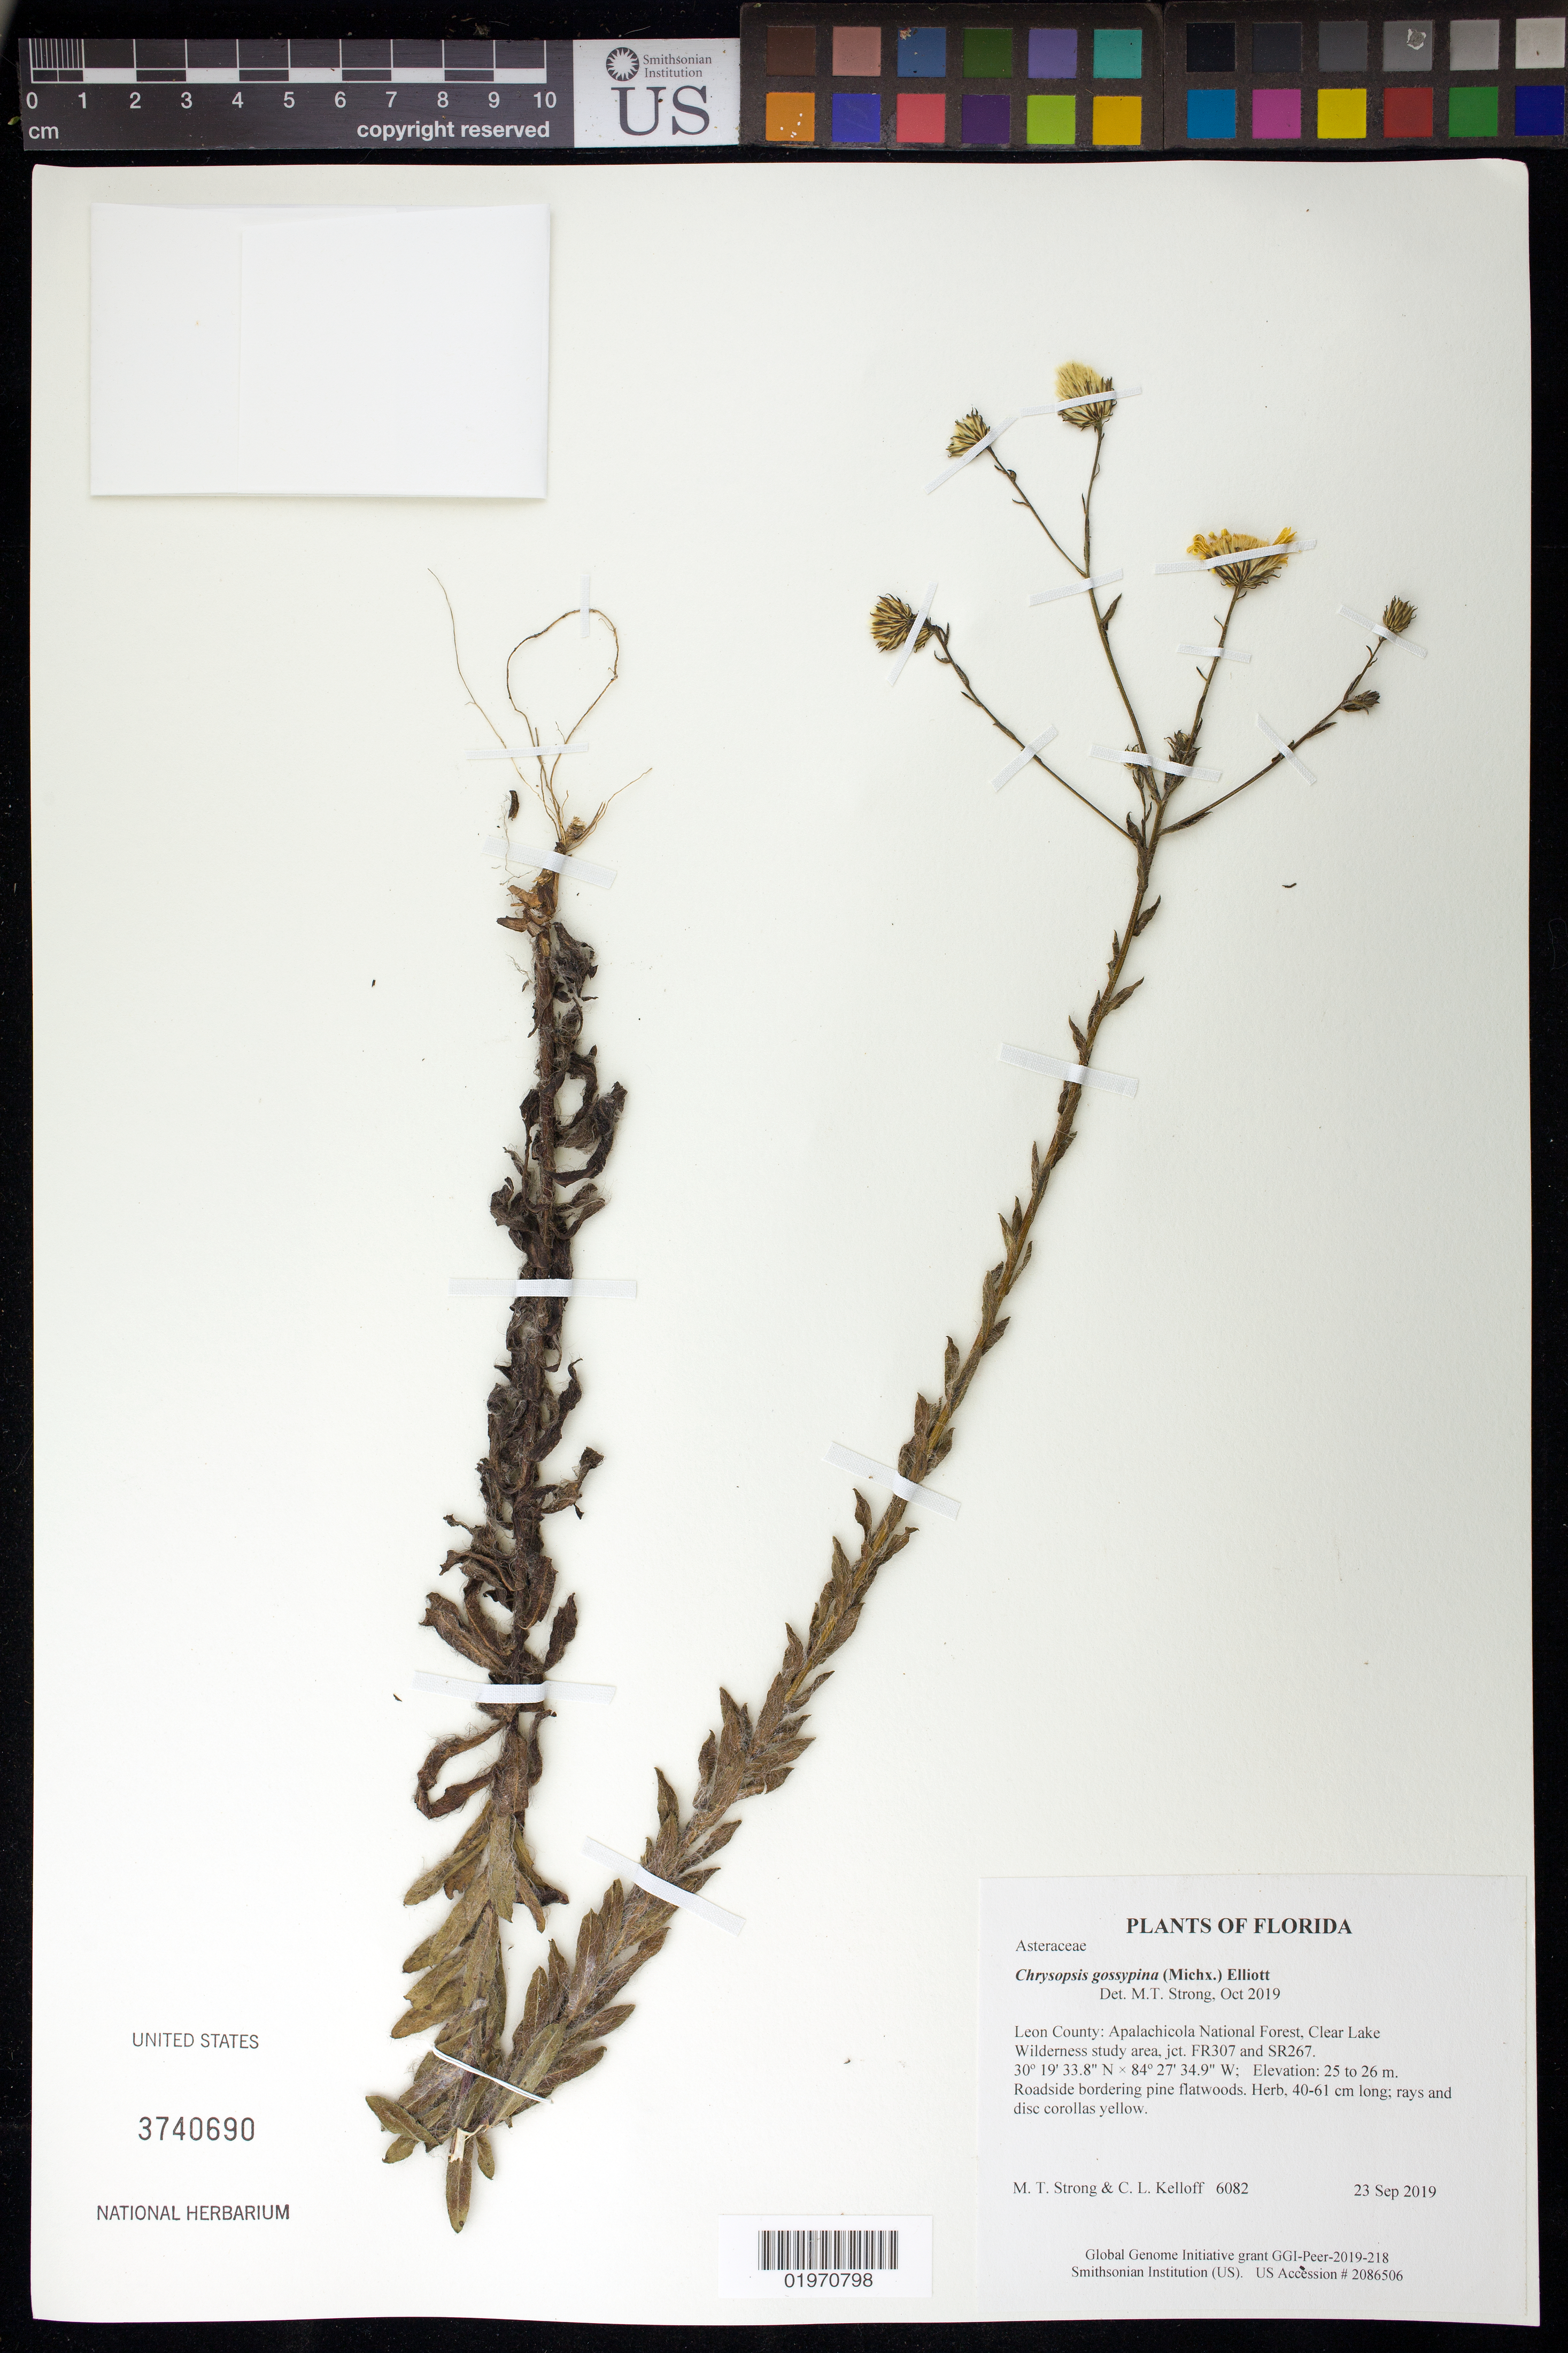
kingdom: Plantae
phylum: Tracheophyta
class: Magnoliopsida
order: Asterales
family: Asteraceae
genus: Chrysopsis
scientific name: Chrysopsis gossypina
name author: (Michx.) Elliott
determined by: Strong, Mark T., (BOT), Smithsonian Institution - National Museum of Natural History (UNITED STATES)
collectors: M. T. Strong & C. L. Kelloff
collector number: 6082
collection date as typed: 23 Sep 2019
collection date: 2019-09-23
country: United States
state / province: Florida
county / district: Leon County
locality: Apalachicola National Forest, Clear Lake Wilderness study area, jct. FR307 and SR267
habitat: Roadside bordering pine flatwoods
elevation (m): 25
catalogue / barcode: US 3740690